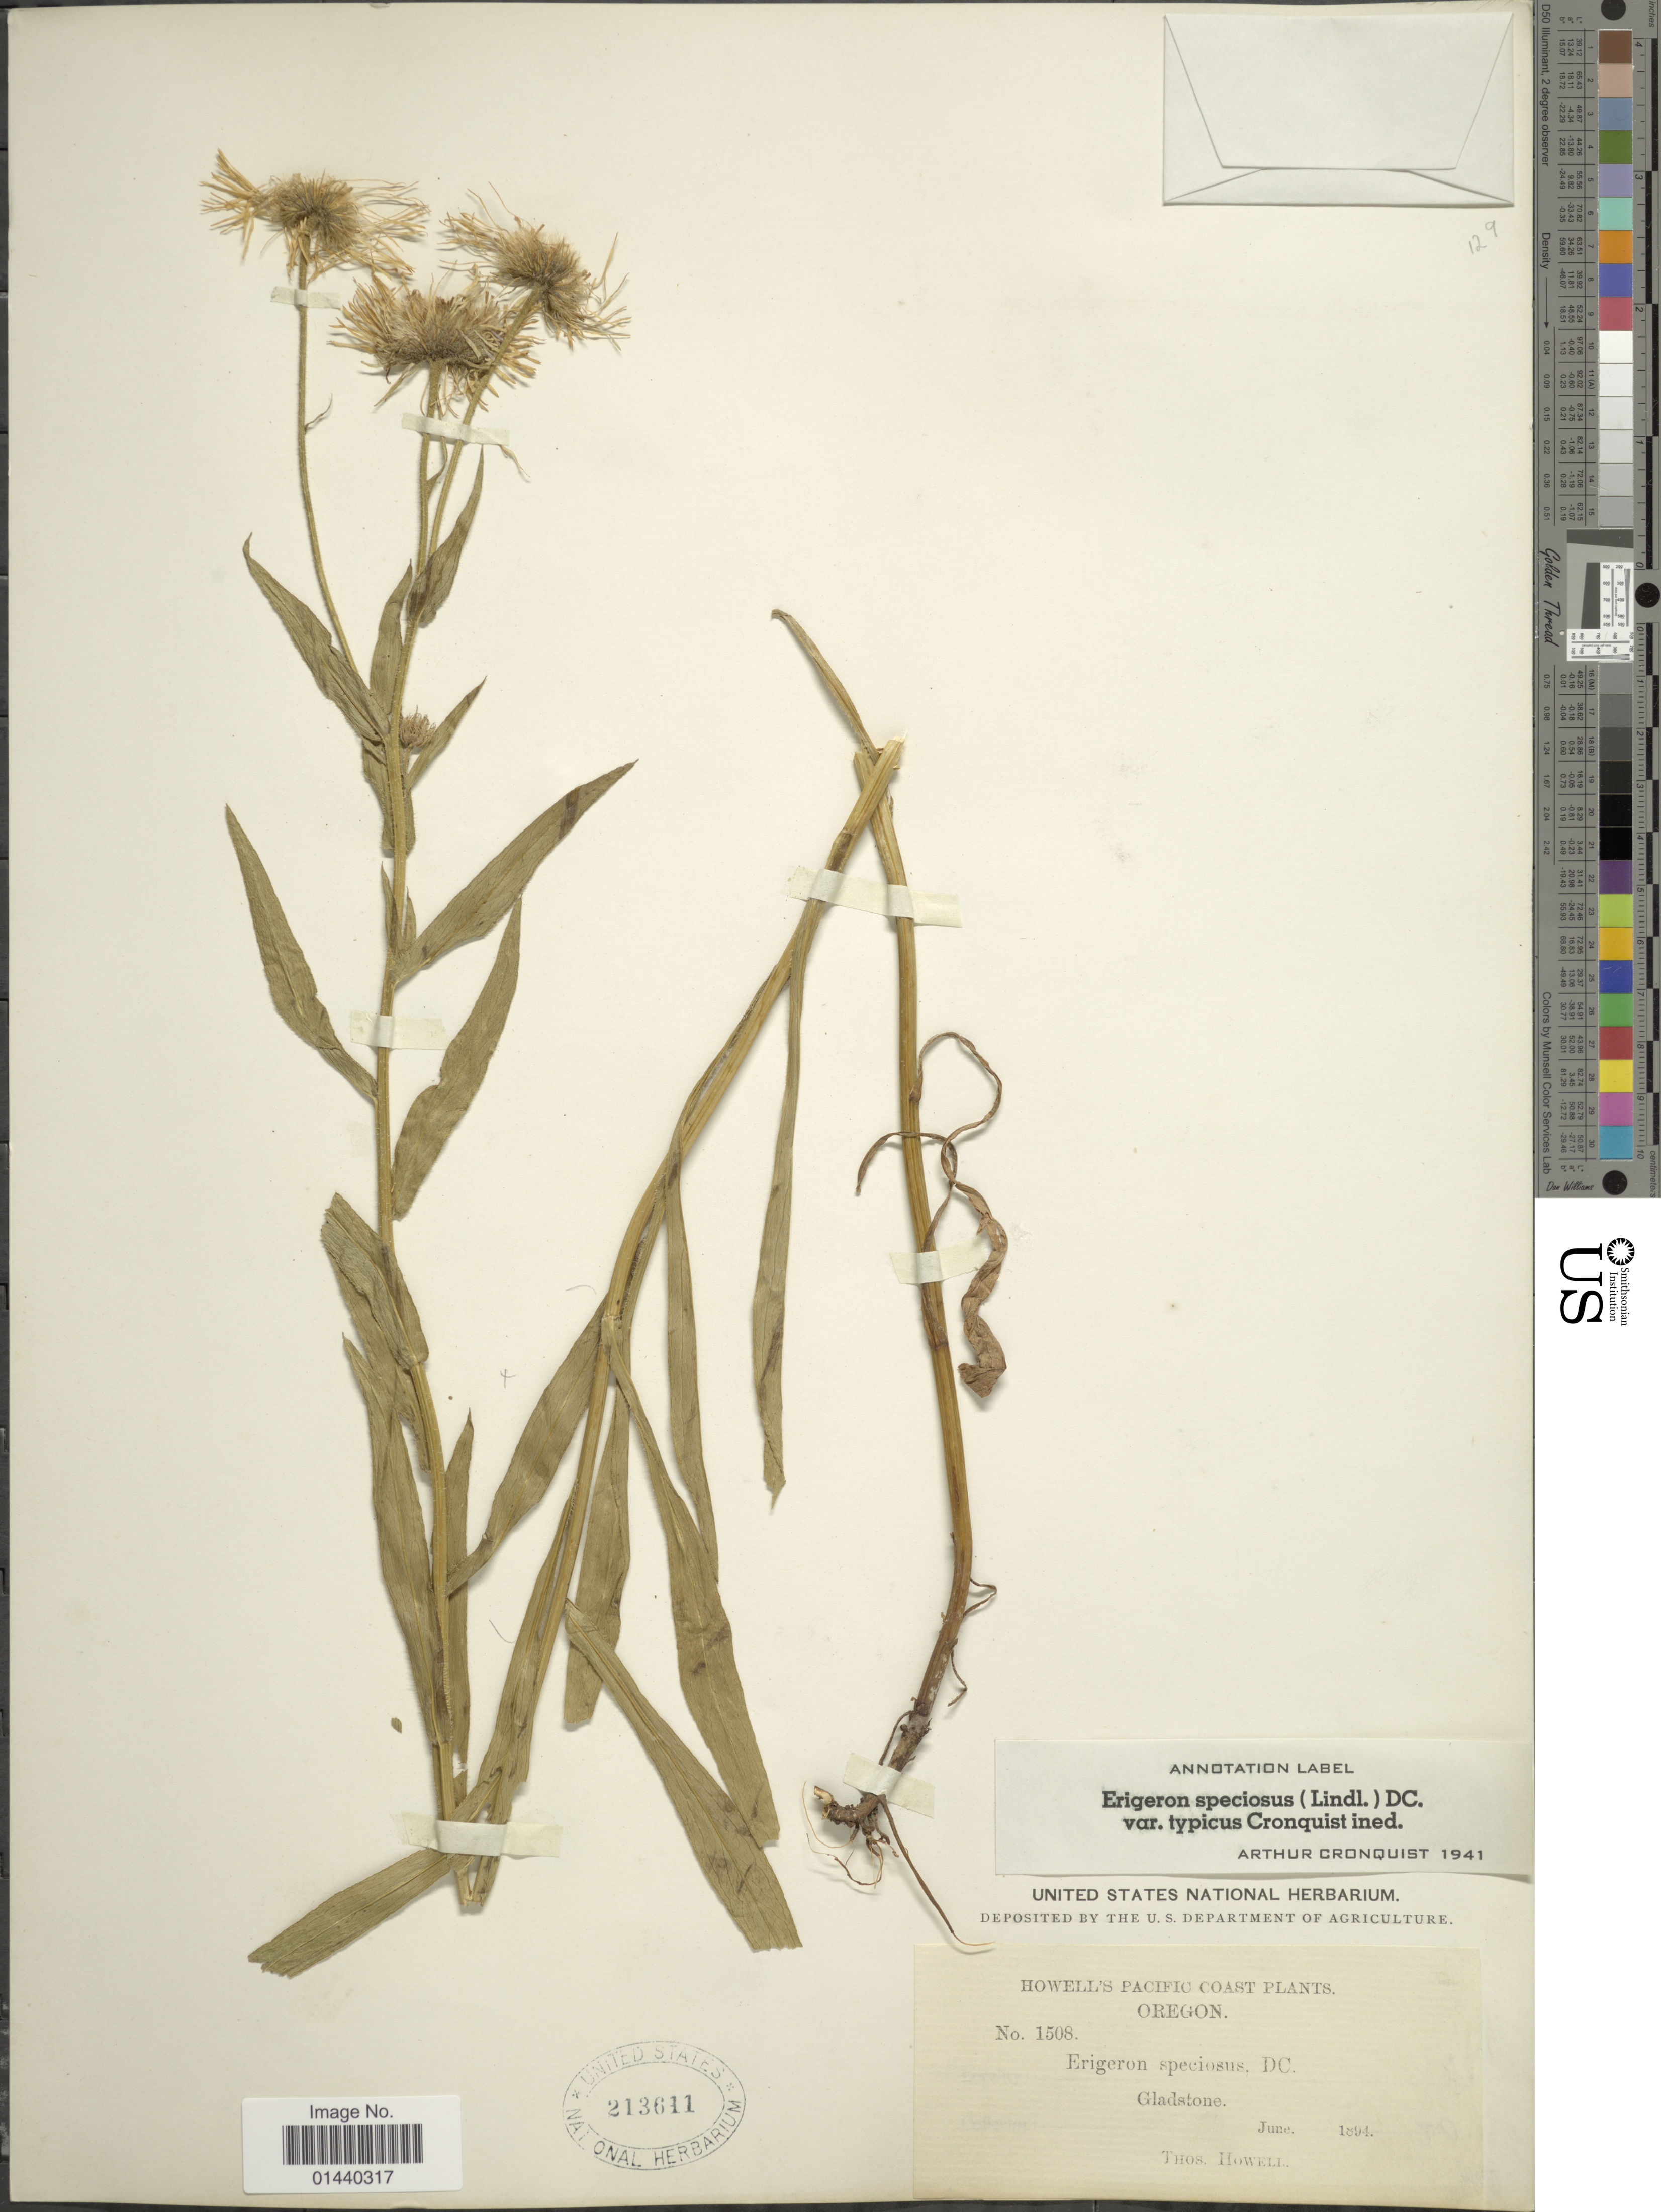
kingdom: Plantae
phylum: Tracheophyta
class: Magnoliopsida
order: Asterales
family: Asteraceae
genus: Erigeron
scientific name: Erigeron speciosus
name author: (Lindl.) DC.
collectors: T. Howell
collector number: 1508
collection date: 1894-06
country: United States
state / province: Oregon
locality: Howell's Pacific Coast. Gladstone.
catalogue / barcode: US 213611